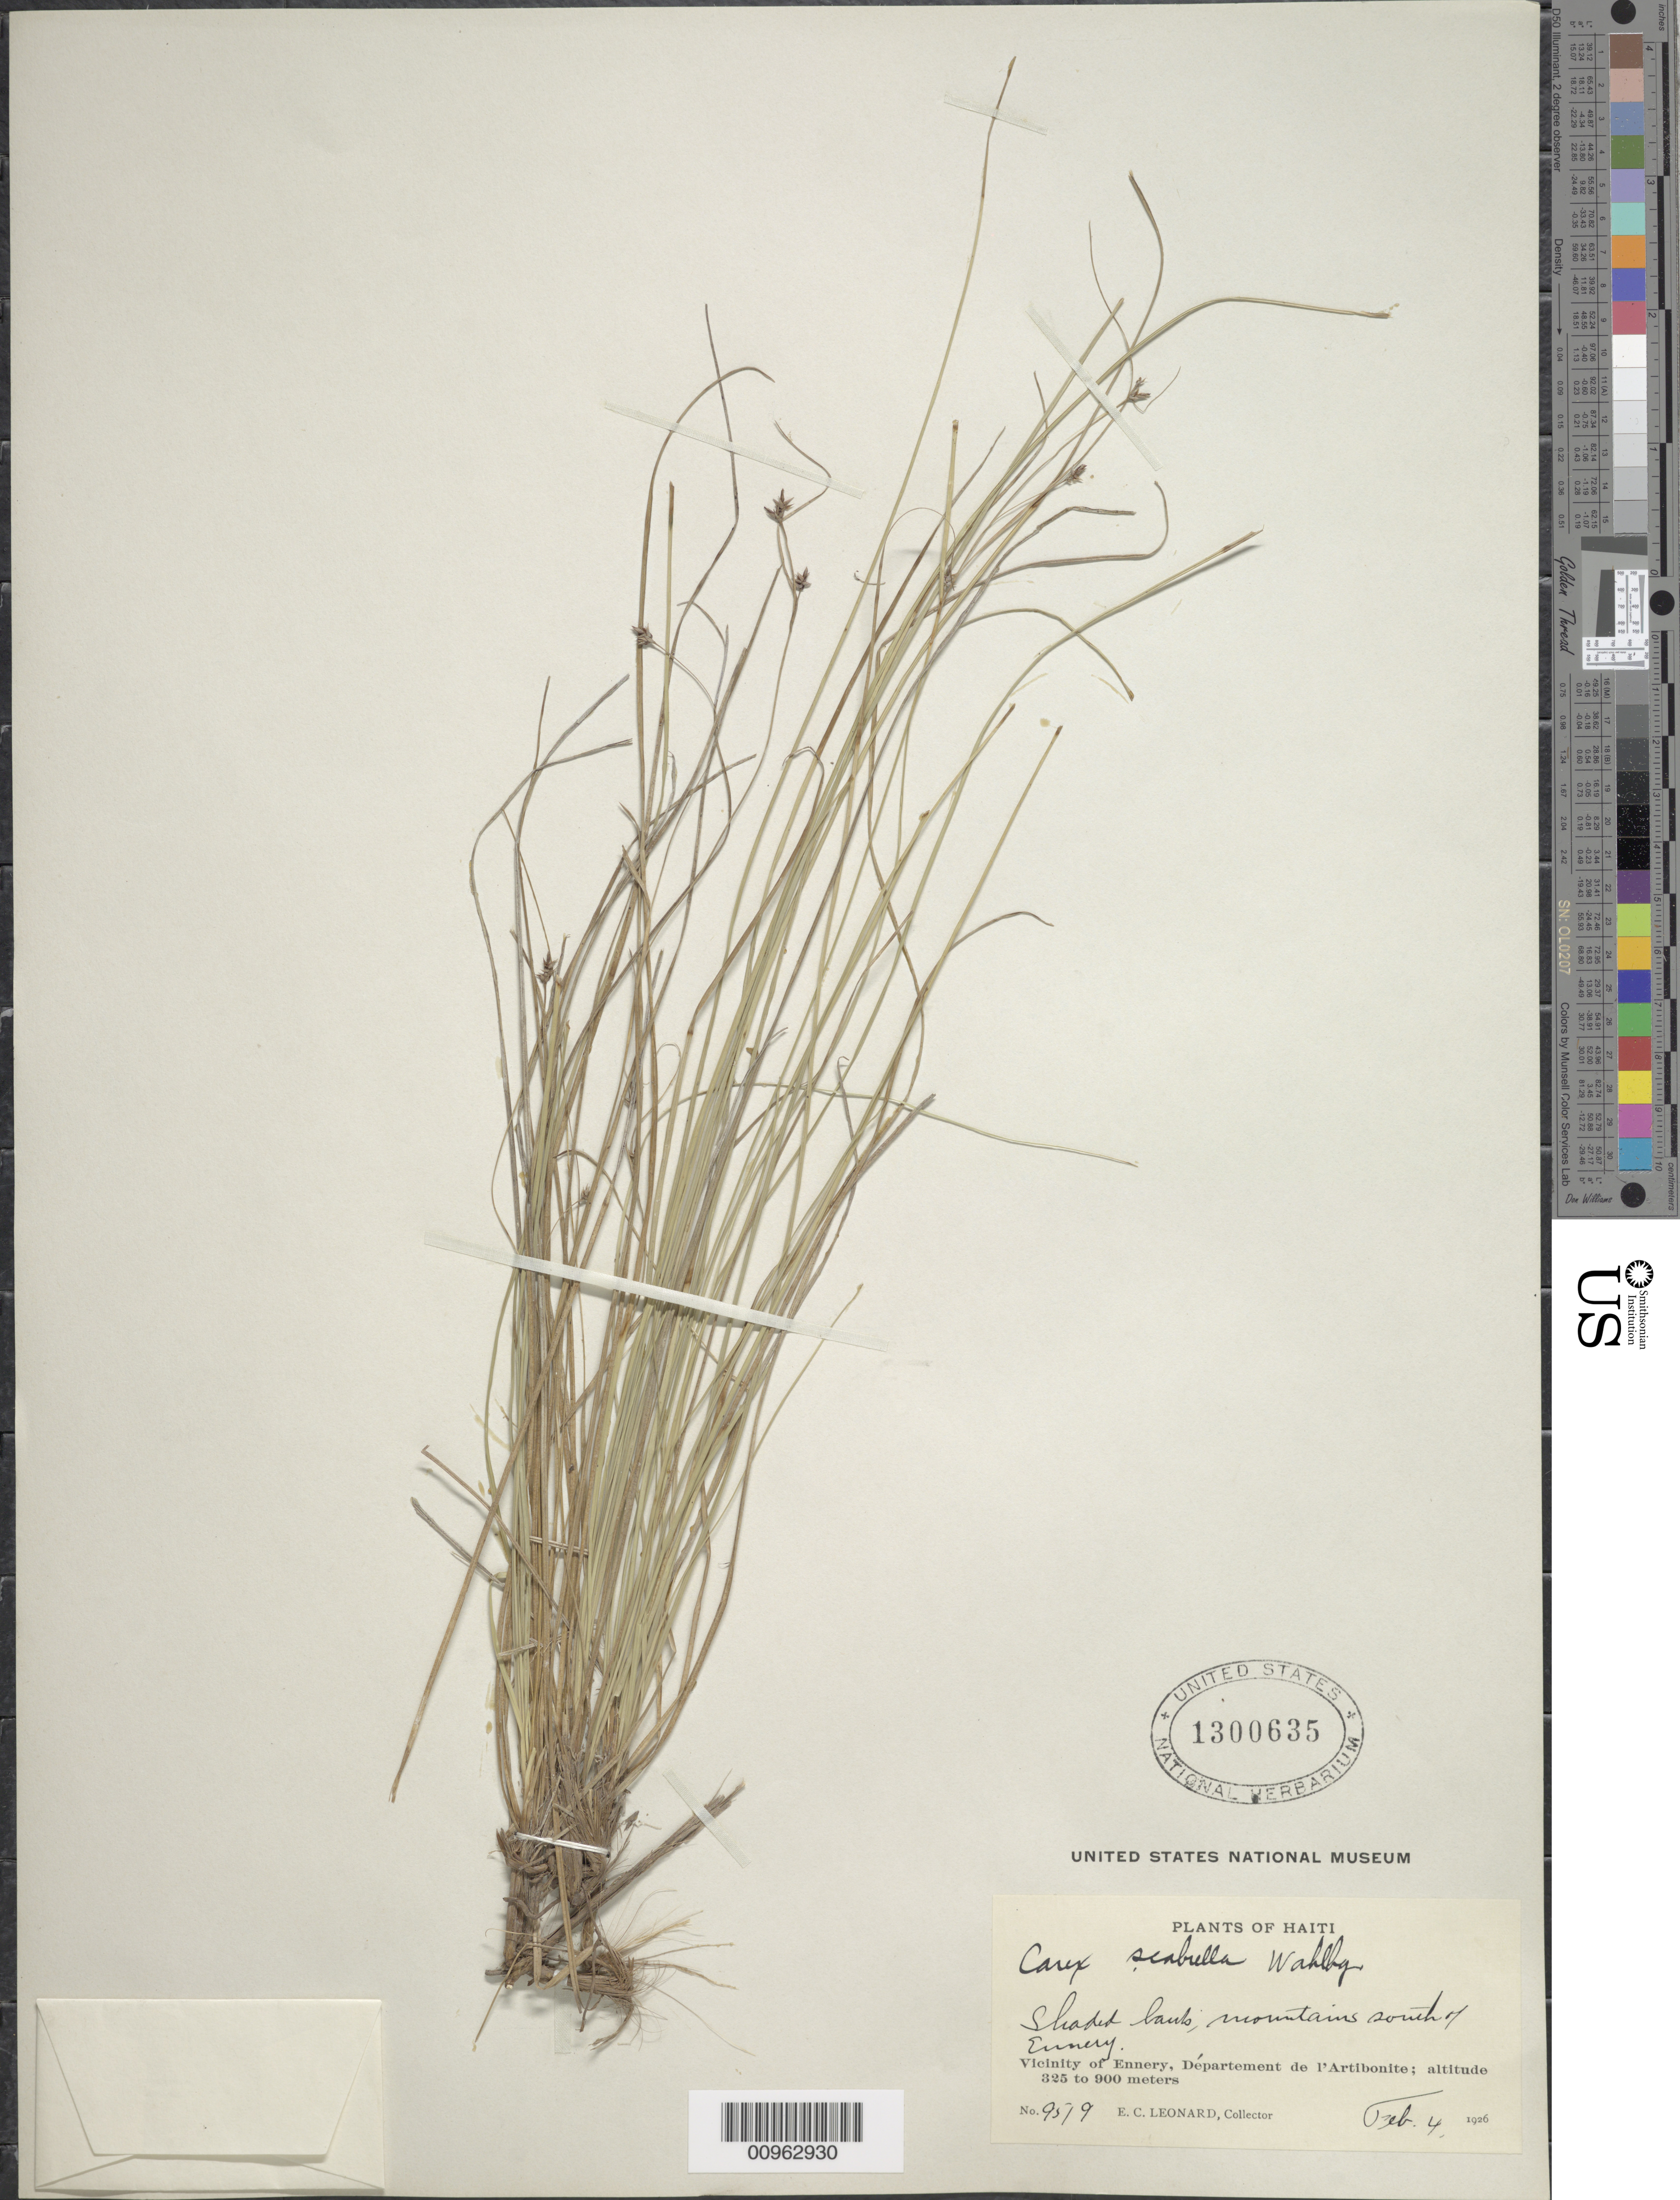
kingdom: Plantae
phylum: Tracheophyta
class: Liliopsida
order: Poales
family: Cyperaceae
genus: Carex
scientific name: Carex scabrella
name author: Wahlenb.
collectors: E. C. Leonard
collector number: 9519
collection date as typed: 04 Feb 1926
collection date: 1926-02-04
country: Haiti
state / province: Artibonite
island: Hispaniola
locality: Vicinity of Ennery, mountains south of Ennery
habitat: Shaded bank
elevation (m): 325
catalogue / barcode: US 1300635